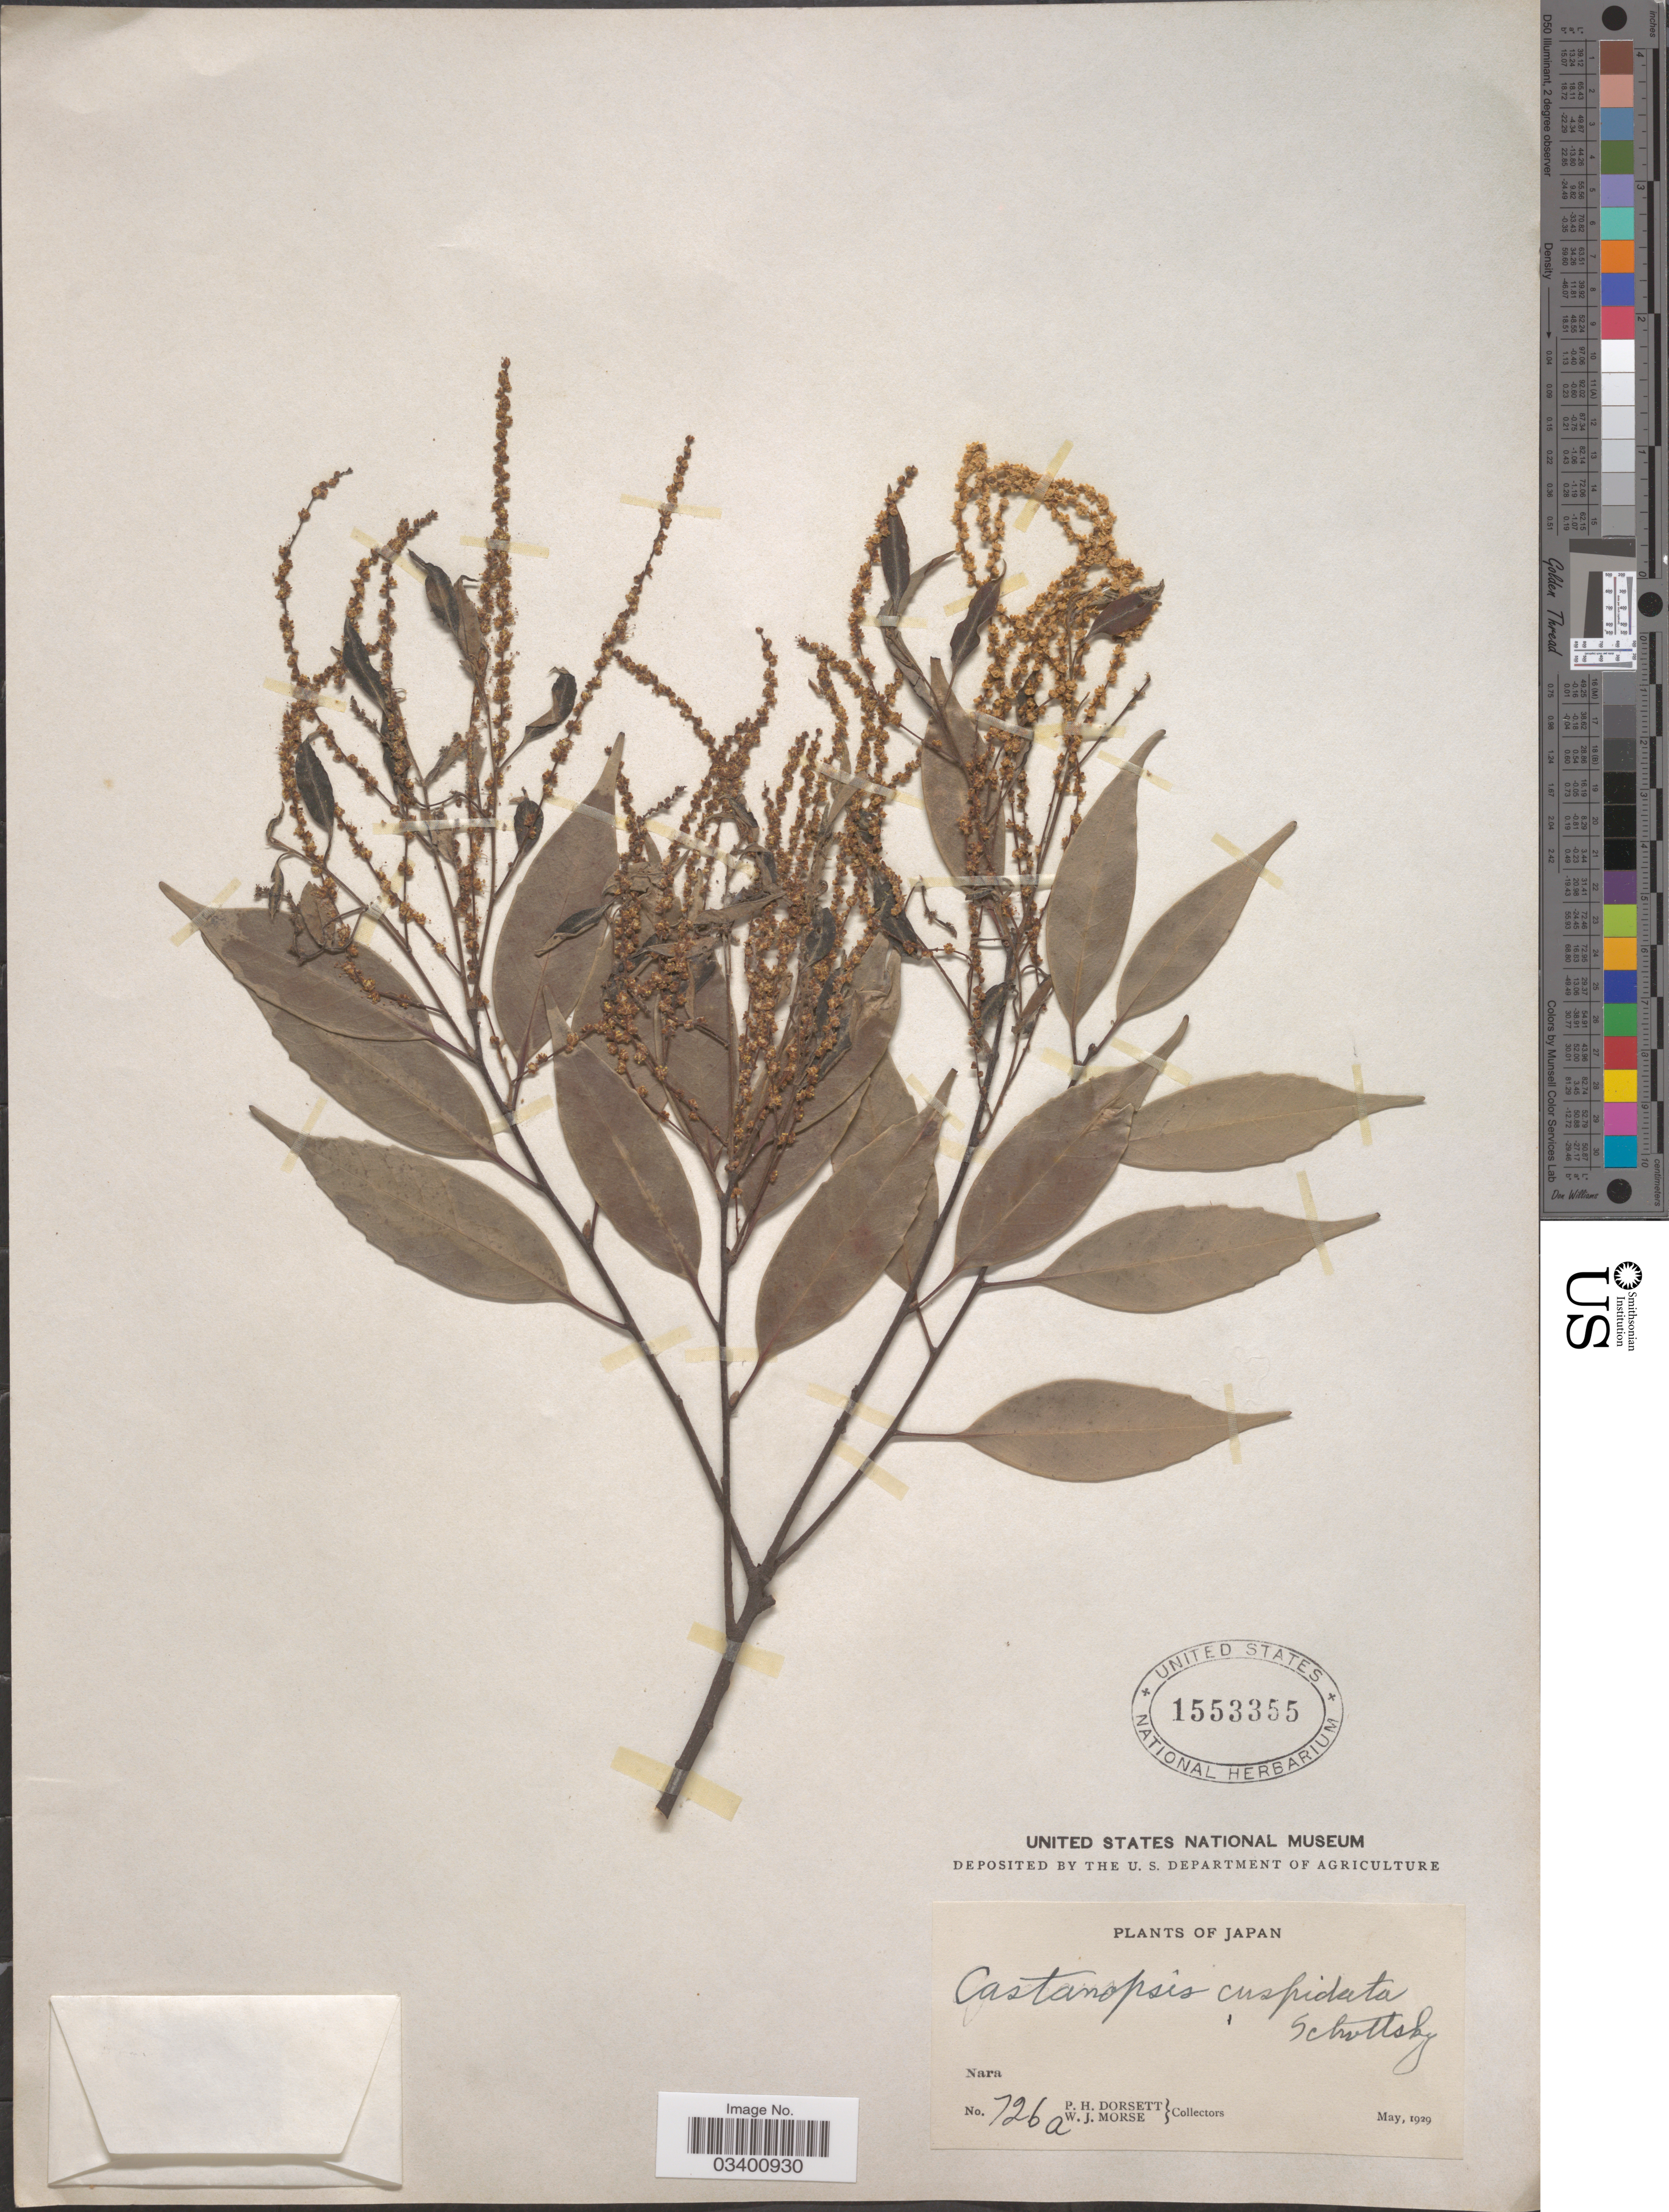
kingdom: Plantae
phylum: Tracheophyta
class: Magnoliopsida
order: Fagales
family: Fagaceae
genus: Castanopsis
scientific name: Castanopsis cuspidata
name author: (Thunb.) Schottky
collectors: P. H. Dorsett & W. J. Morse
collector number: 726a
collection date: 1929-05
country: Japan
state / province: Nara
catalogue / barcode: US 1553355